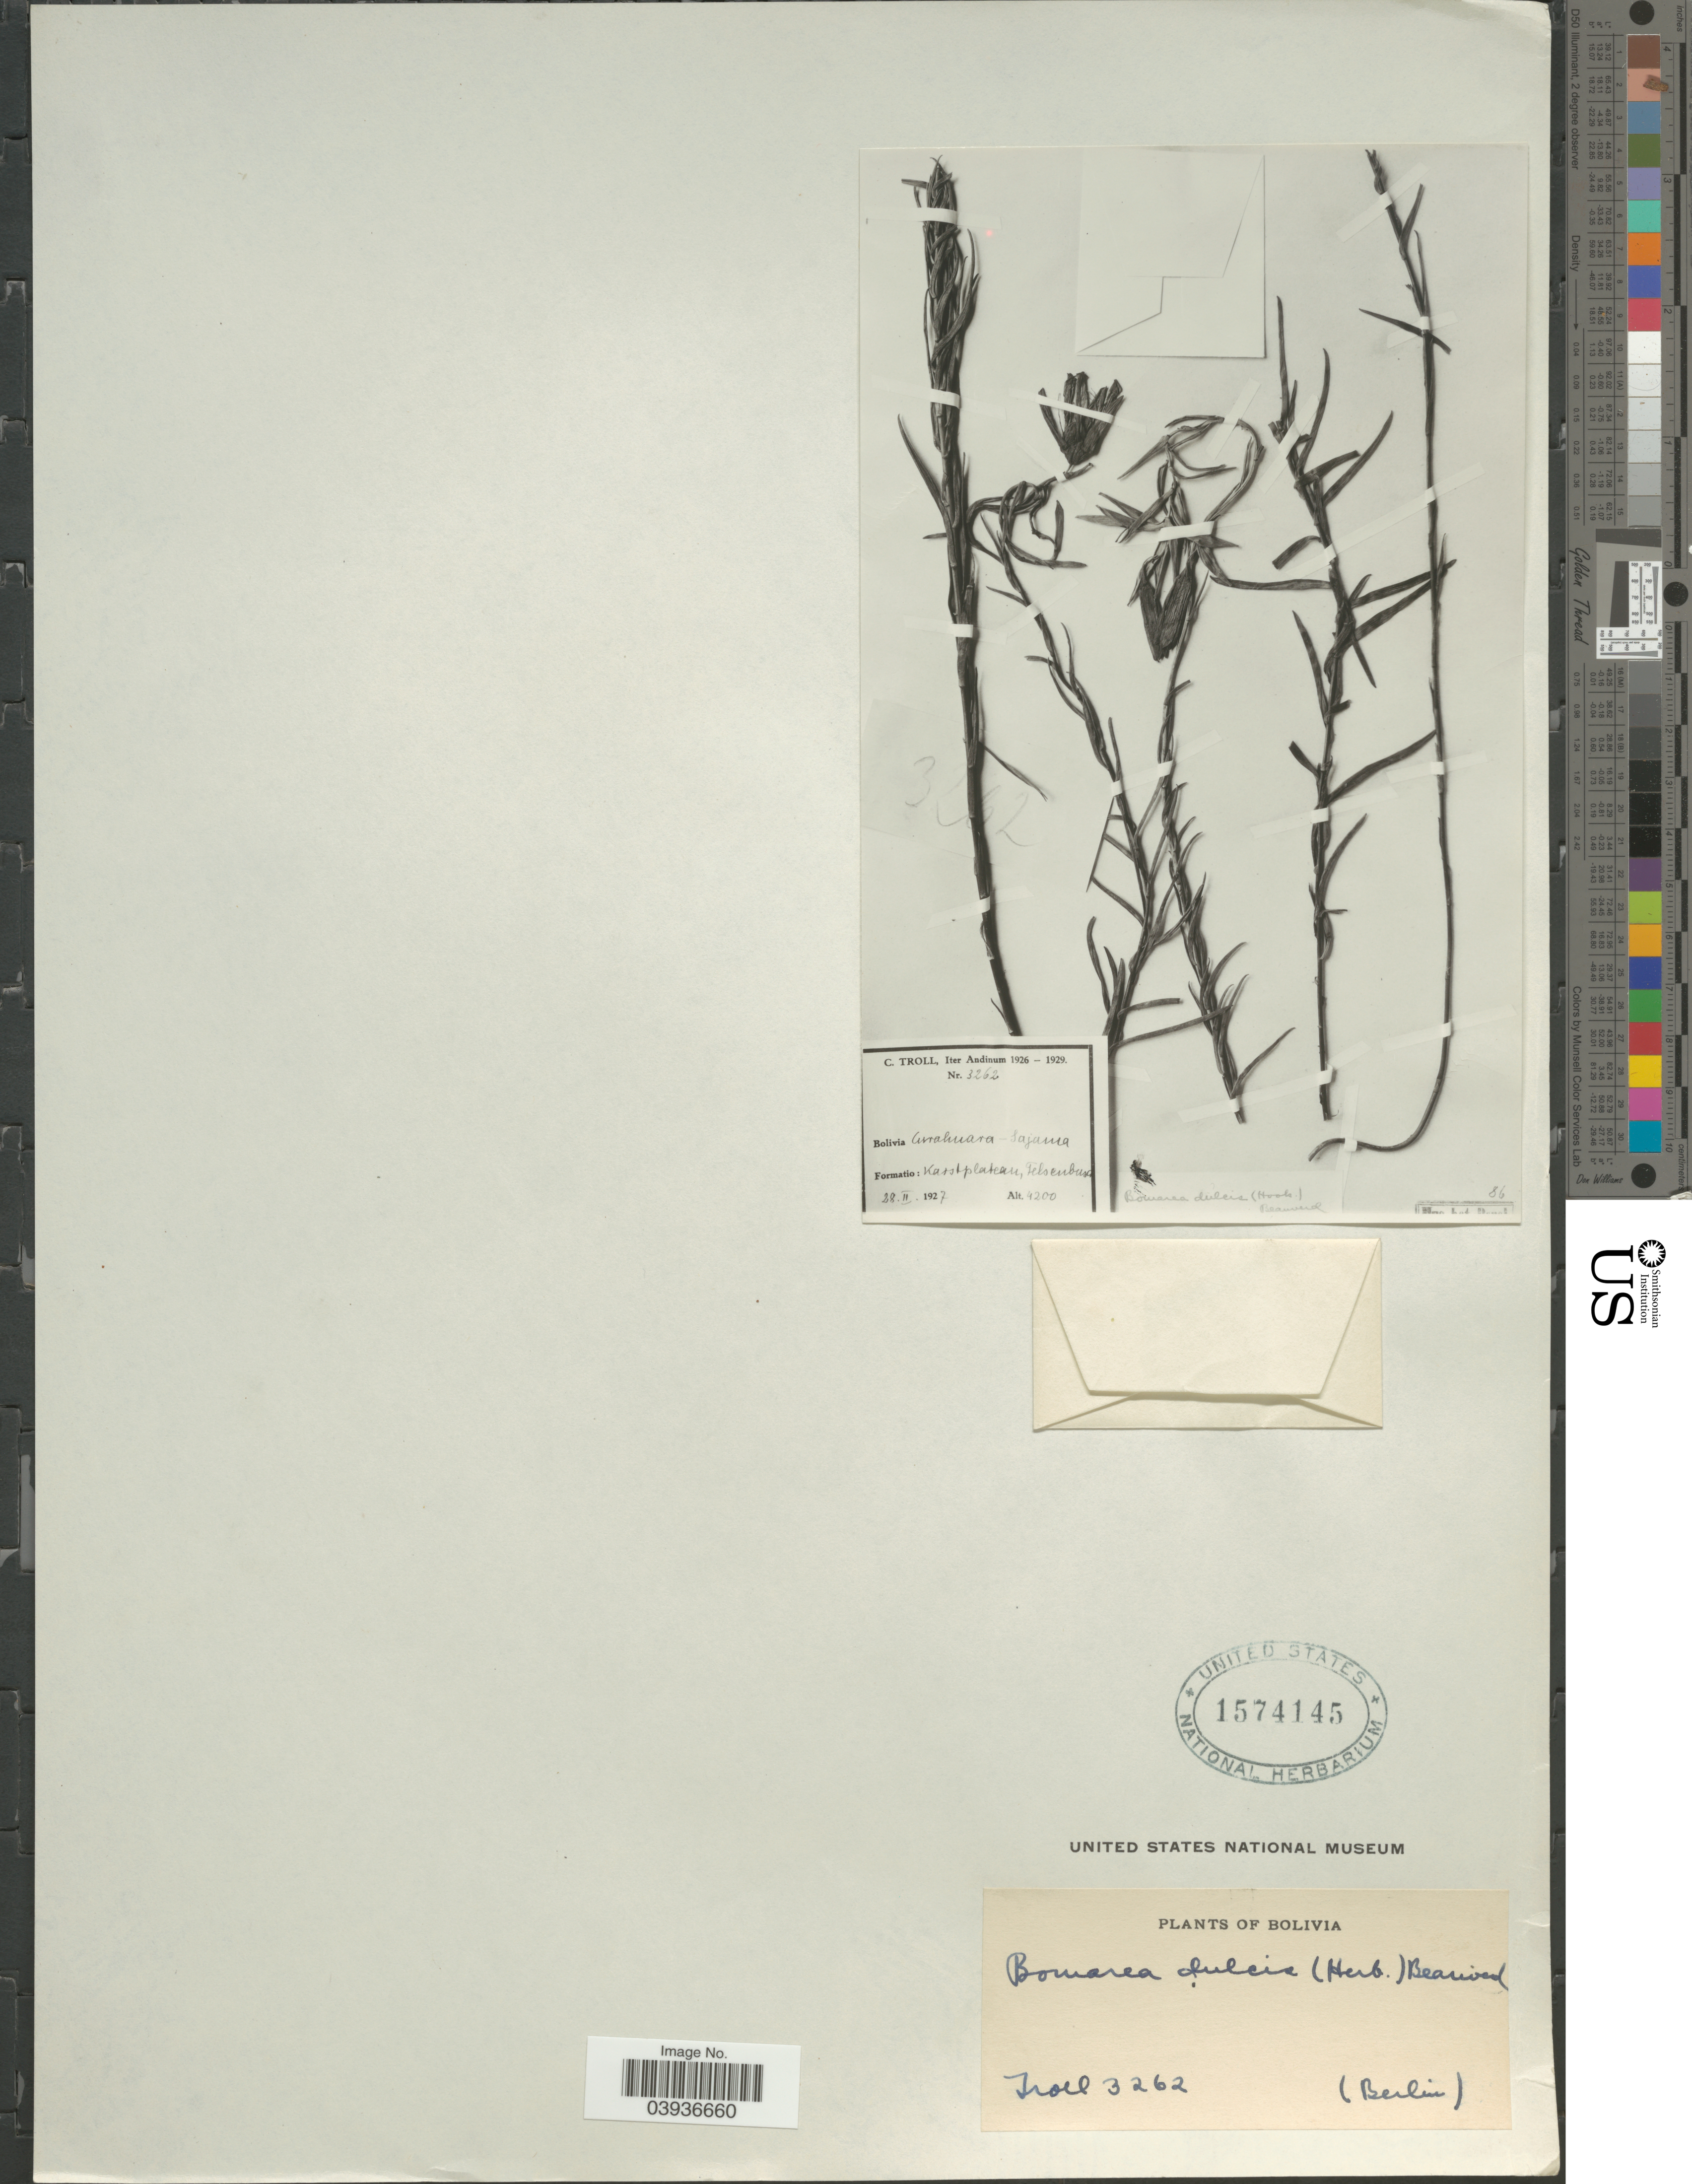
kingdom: Plantae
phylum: Tracheophyta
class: Liliopsida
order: Liliales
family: Alstroemeriaceae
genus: Bomarea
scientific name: Bomarea dulcis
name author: (Hook.) Beauverd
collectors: C. Troll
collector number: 3262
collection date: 1927-02-28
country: Bolivia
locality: Iter Andinum. Arrahuara-Sajama. (Berlin).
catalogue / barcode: US 1574145